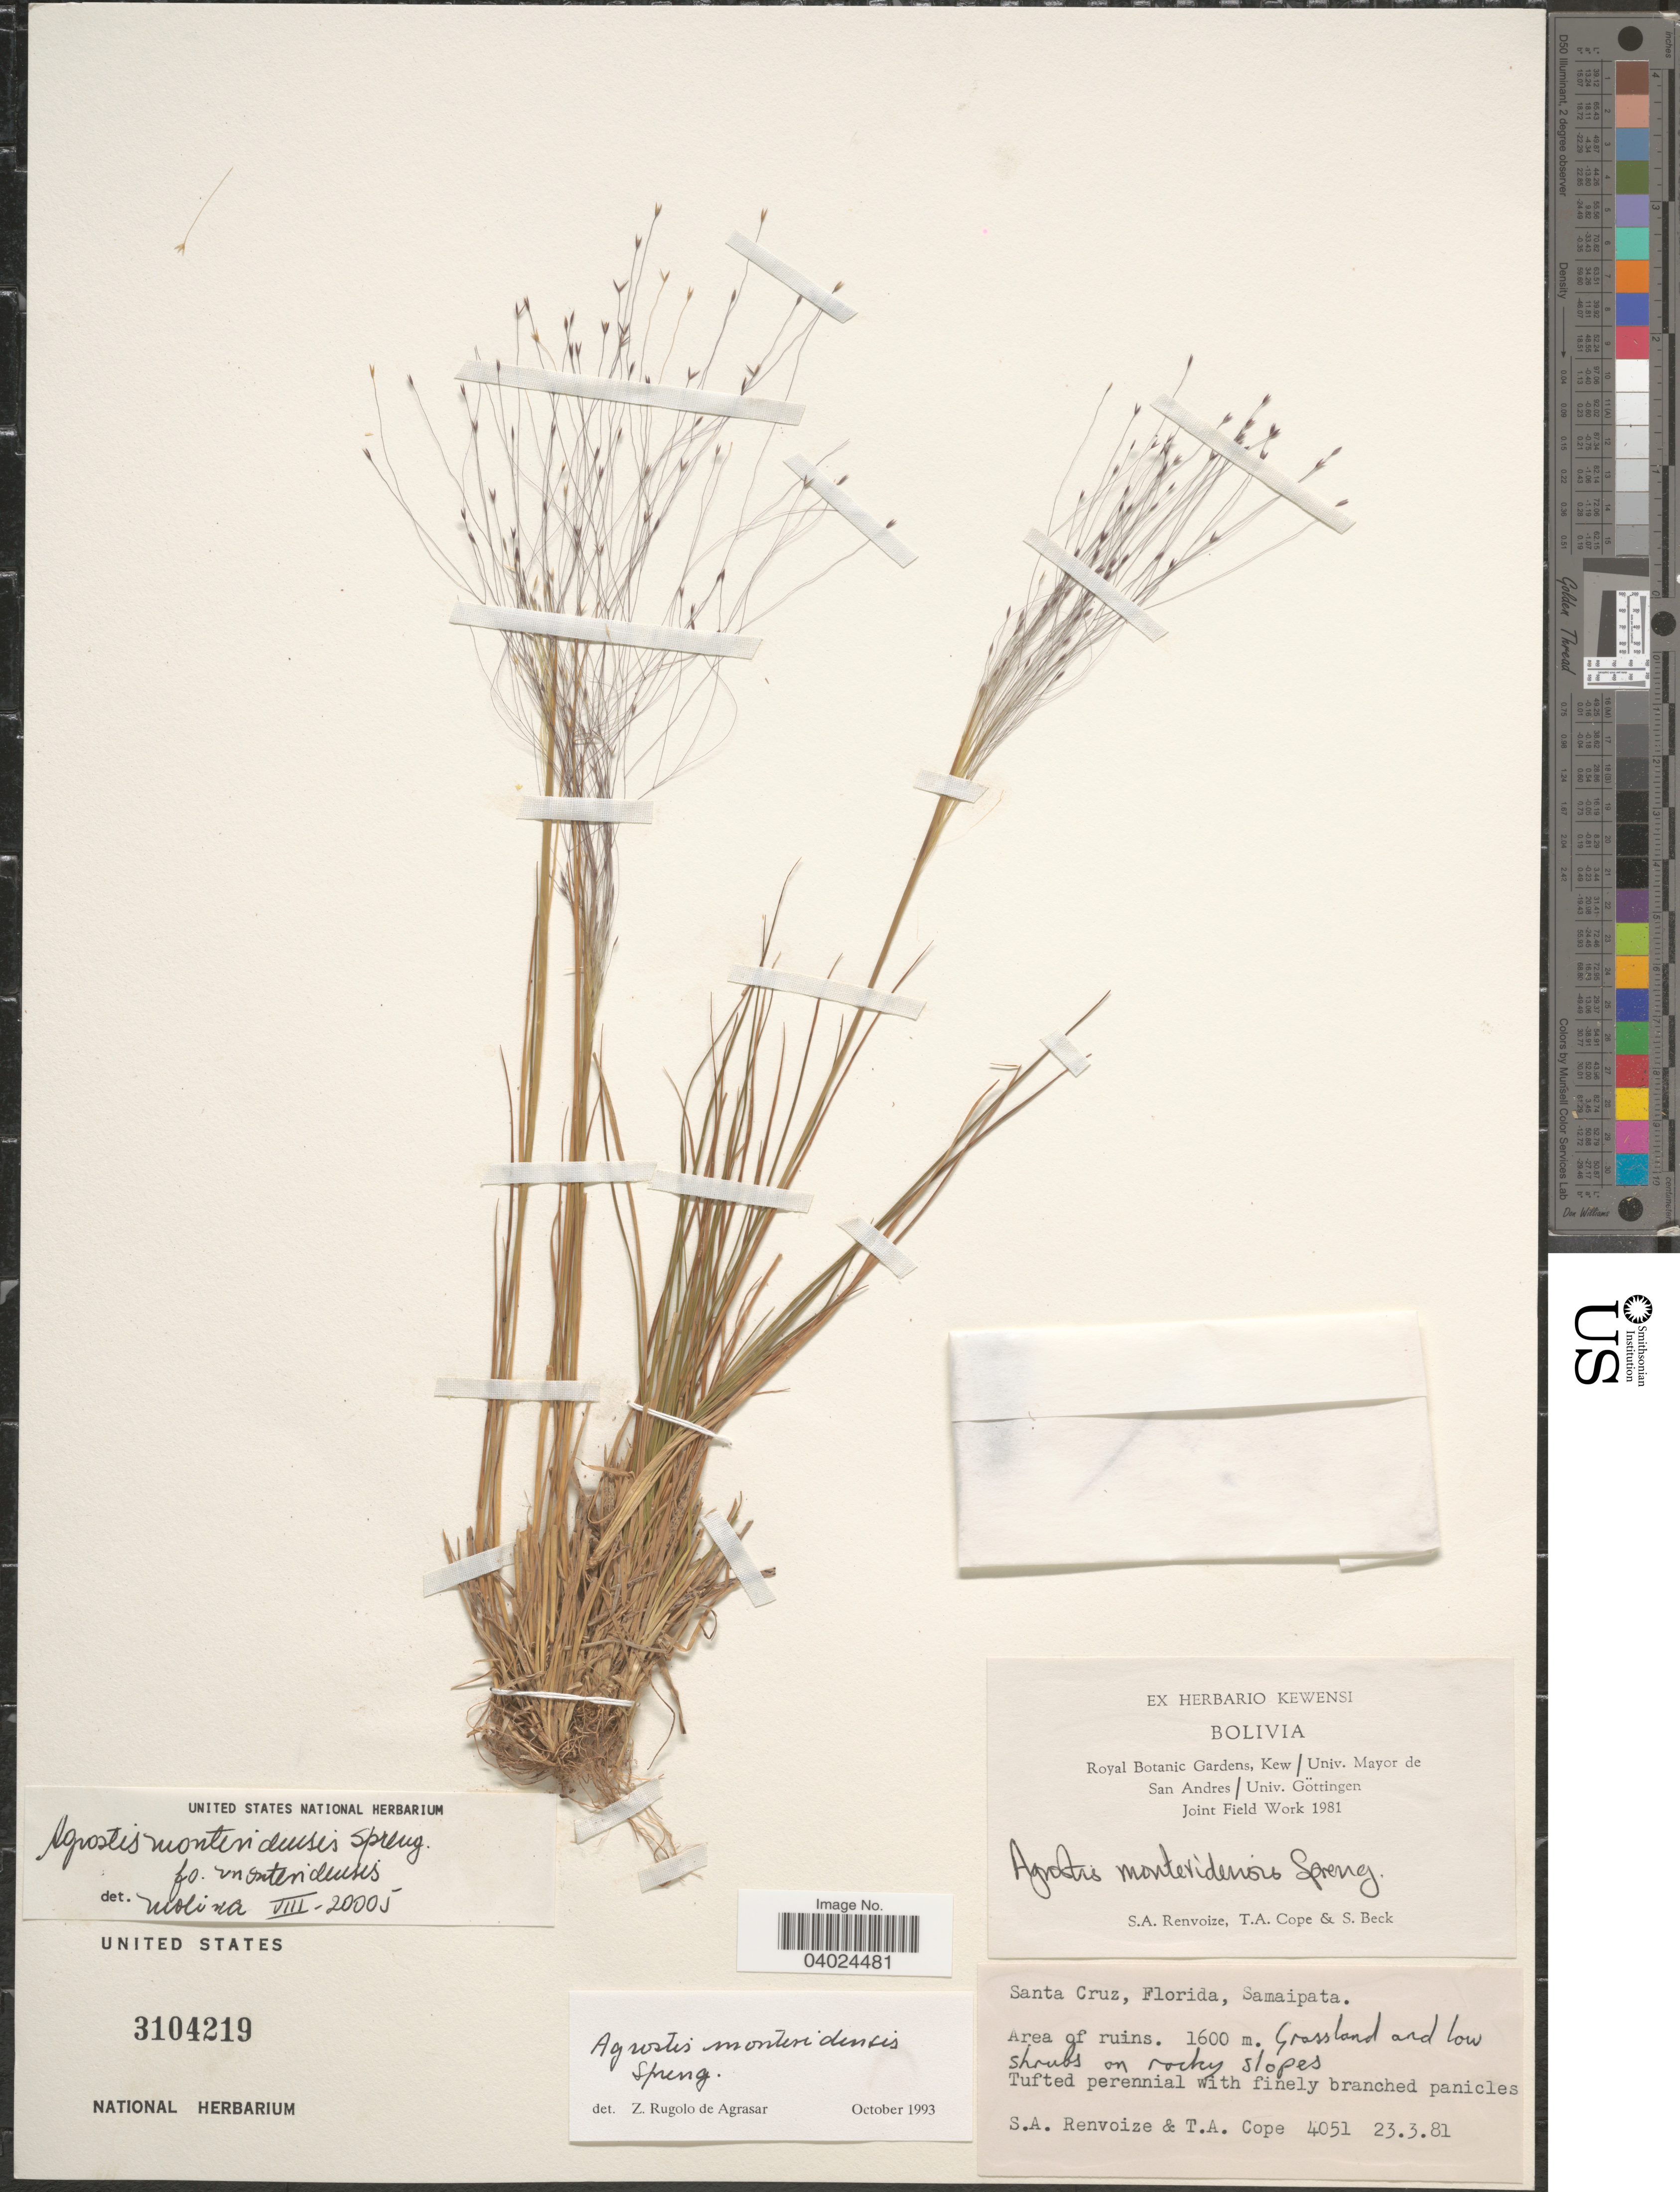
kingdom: Plantae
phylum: Tracheophyta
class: Liliopsida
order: Poales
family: Poaceae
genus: Agrostis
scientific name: Agrostis montevidensis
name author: A. Spreng. ex Nees in Mart.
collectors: S. A. Renvoize, T. A. Cope & S. G. Beck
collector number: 4051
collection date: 1981-03-23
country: Bolivia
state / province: Santa Cruz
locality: Florida, Samaipata. Area of ruins. Grassland and low shrubs on rocky slopes.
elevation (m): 1600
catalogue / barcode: US 3104219